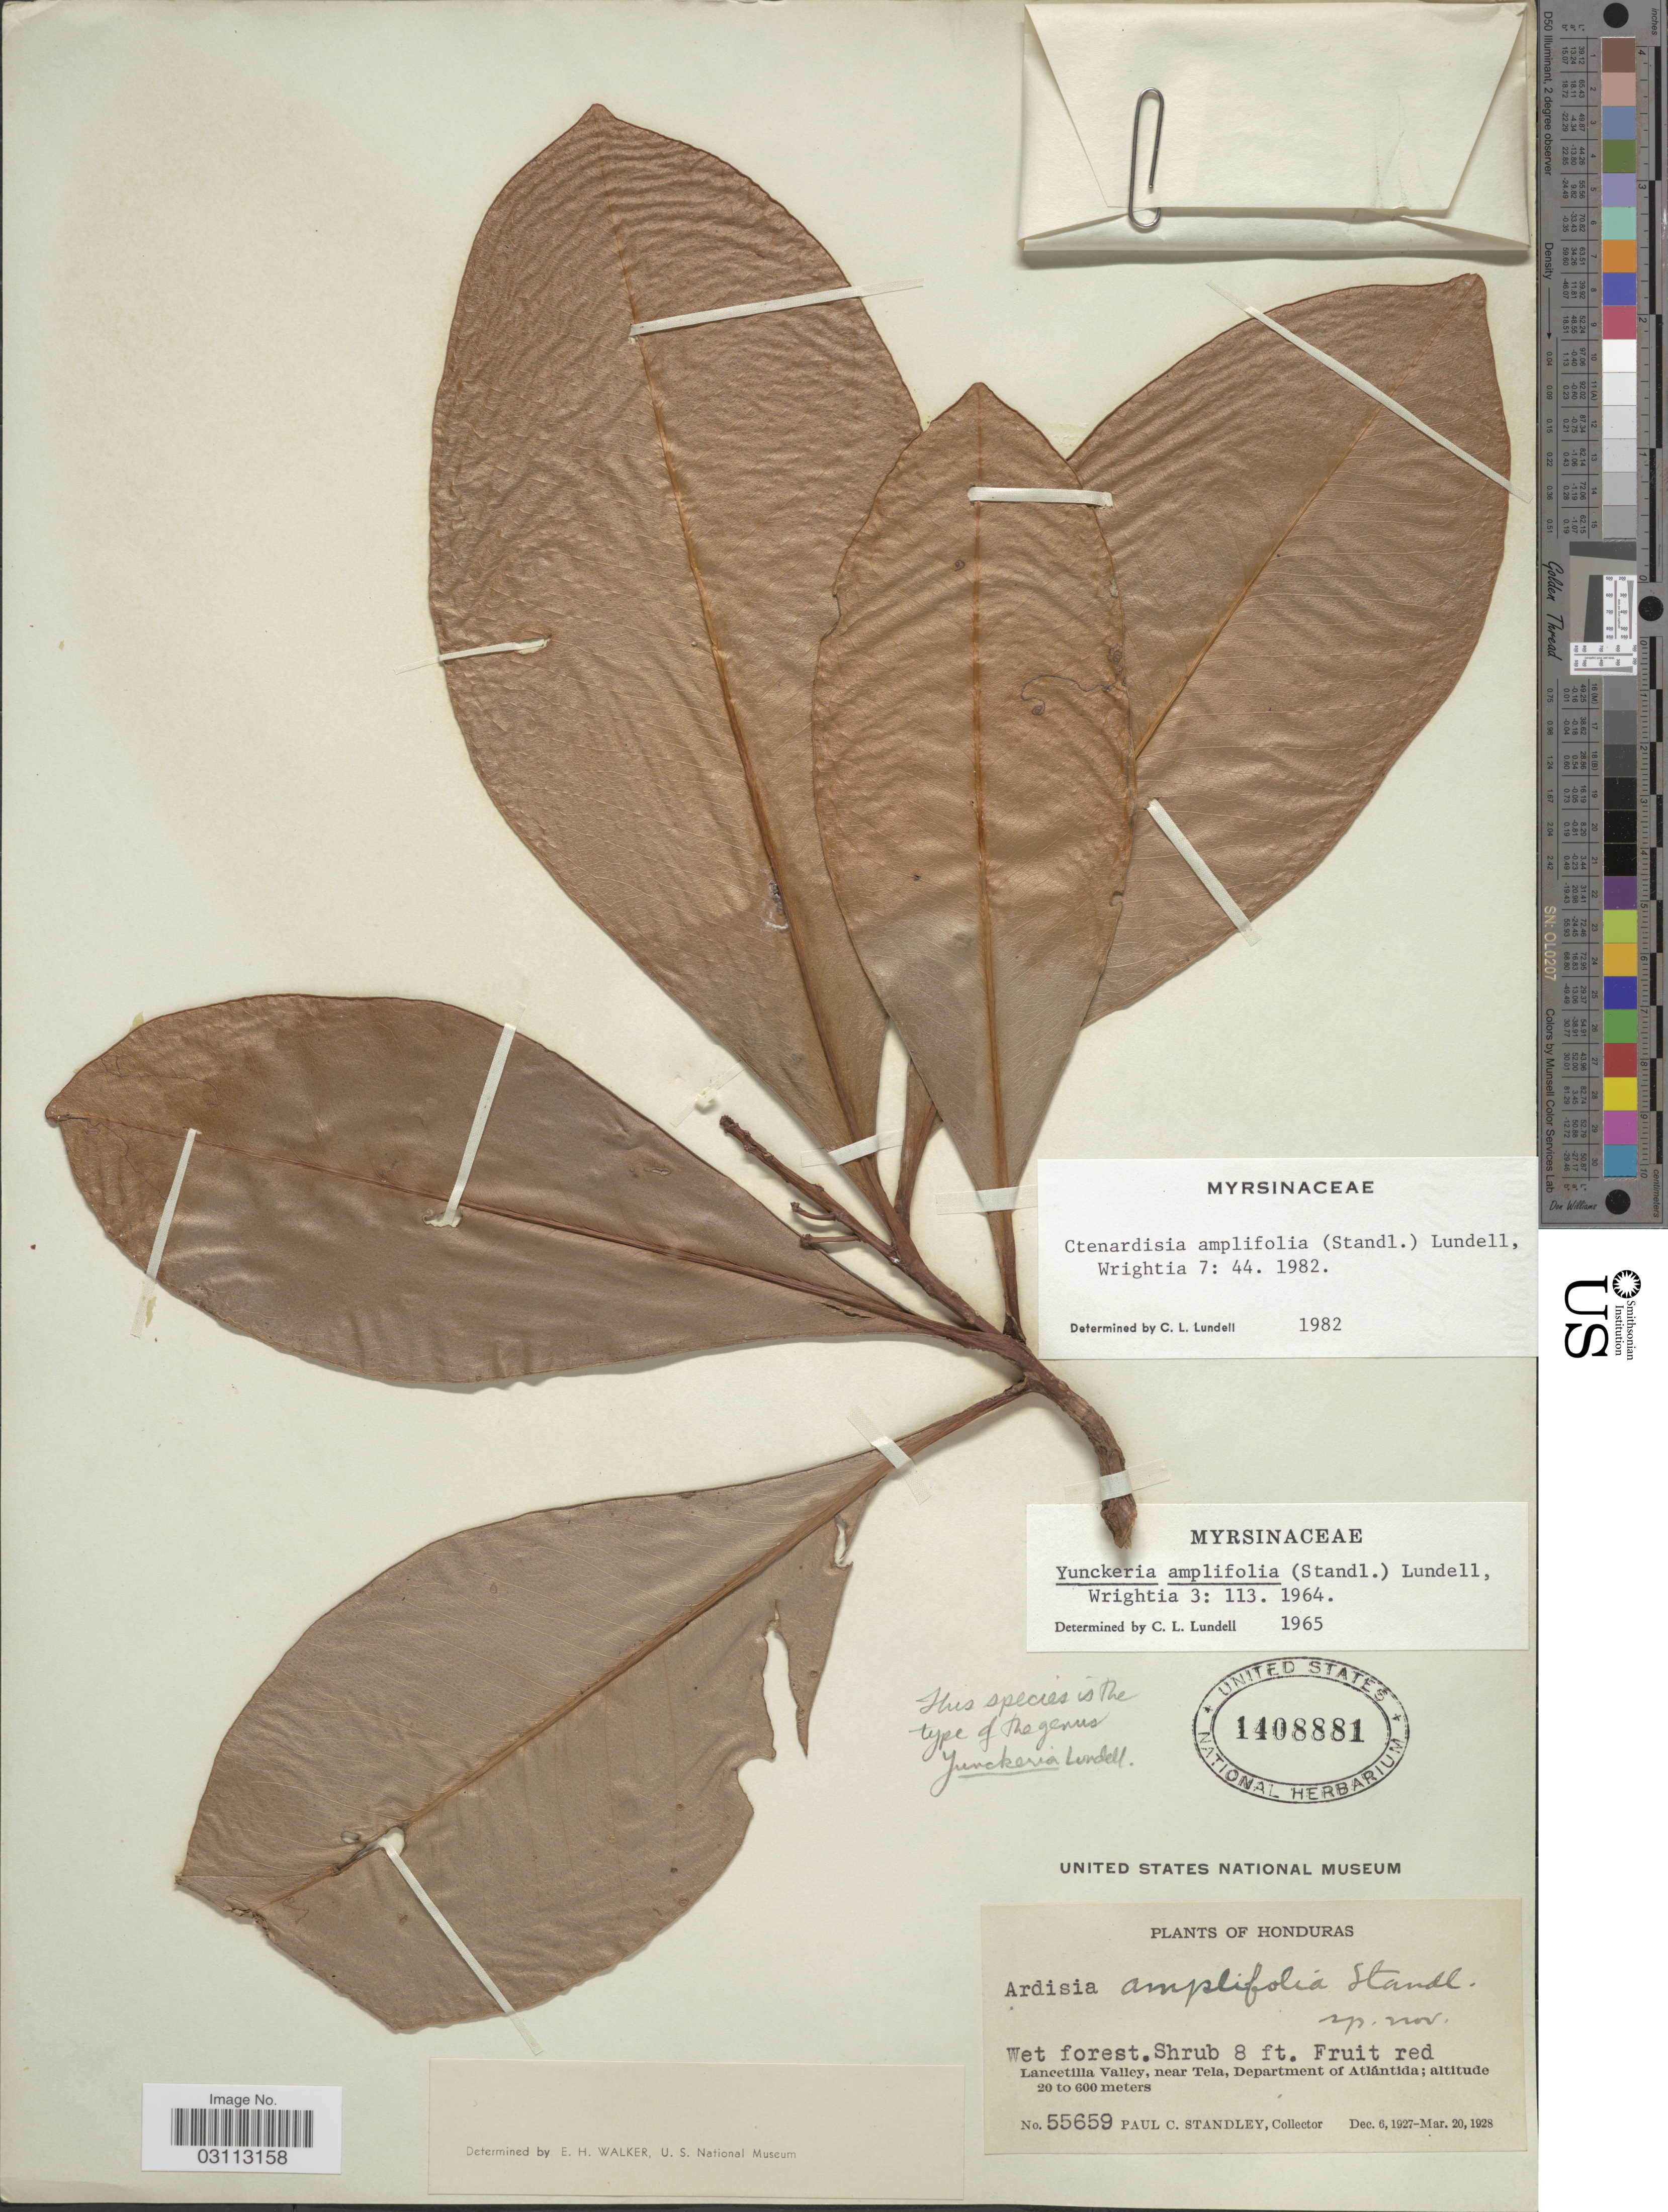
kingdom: Plantae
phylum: Tracheophyta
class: Magnoliopsida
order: Ericales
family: Primulaceae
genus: Ctenardisia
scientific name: Ctenardisia amplifolia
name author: (Standl.) Lundell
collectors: P. C. Standley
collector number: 55659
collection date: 1927-12-06/1928-03-20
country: Honduras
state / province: Atlántida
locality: Lancetilla Valley, near Tela, Department of Atlántida.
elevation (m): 20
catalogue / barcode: US 1408881